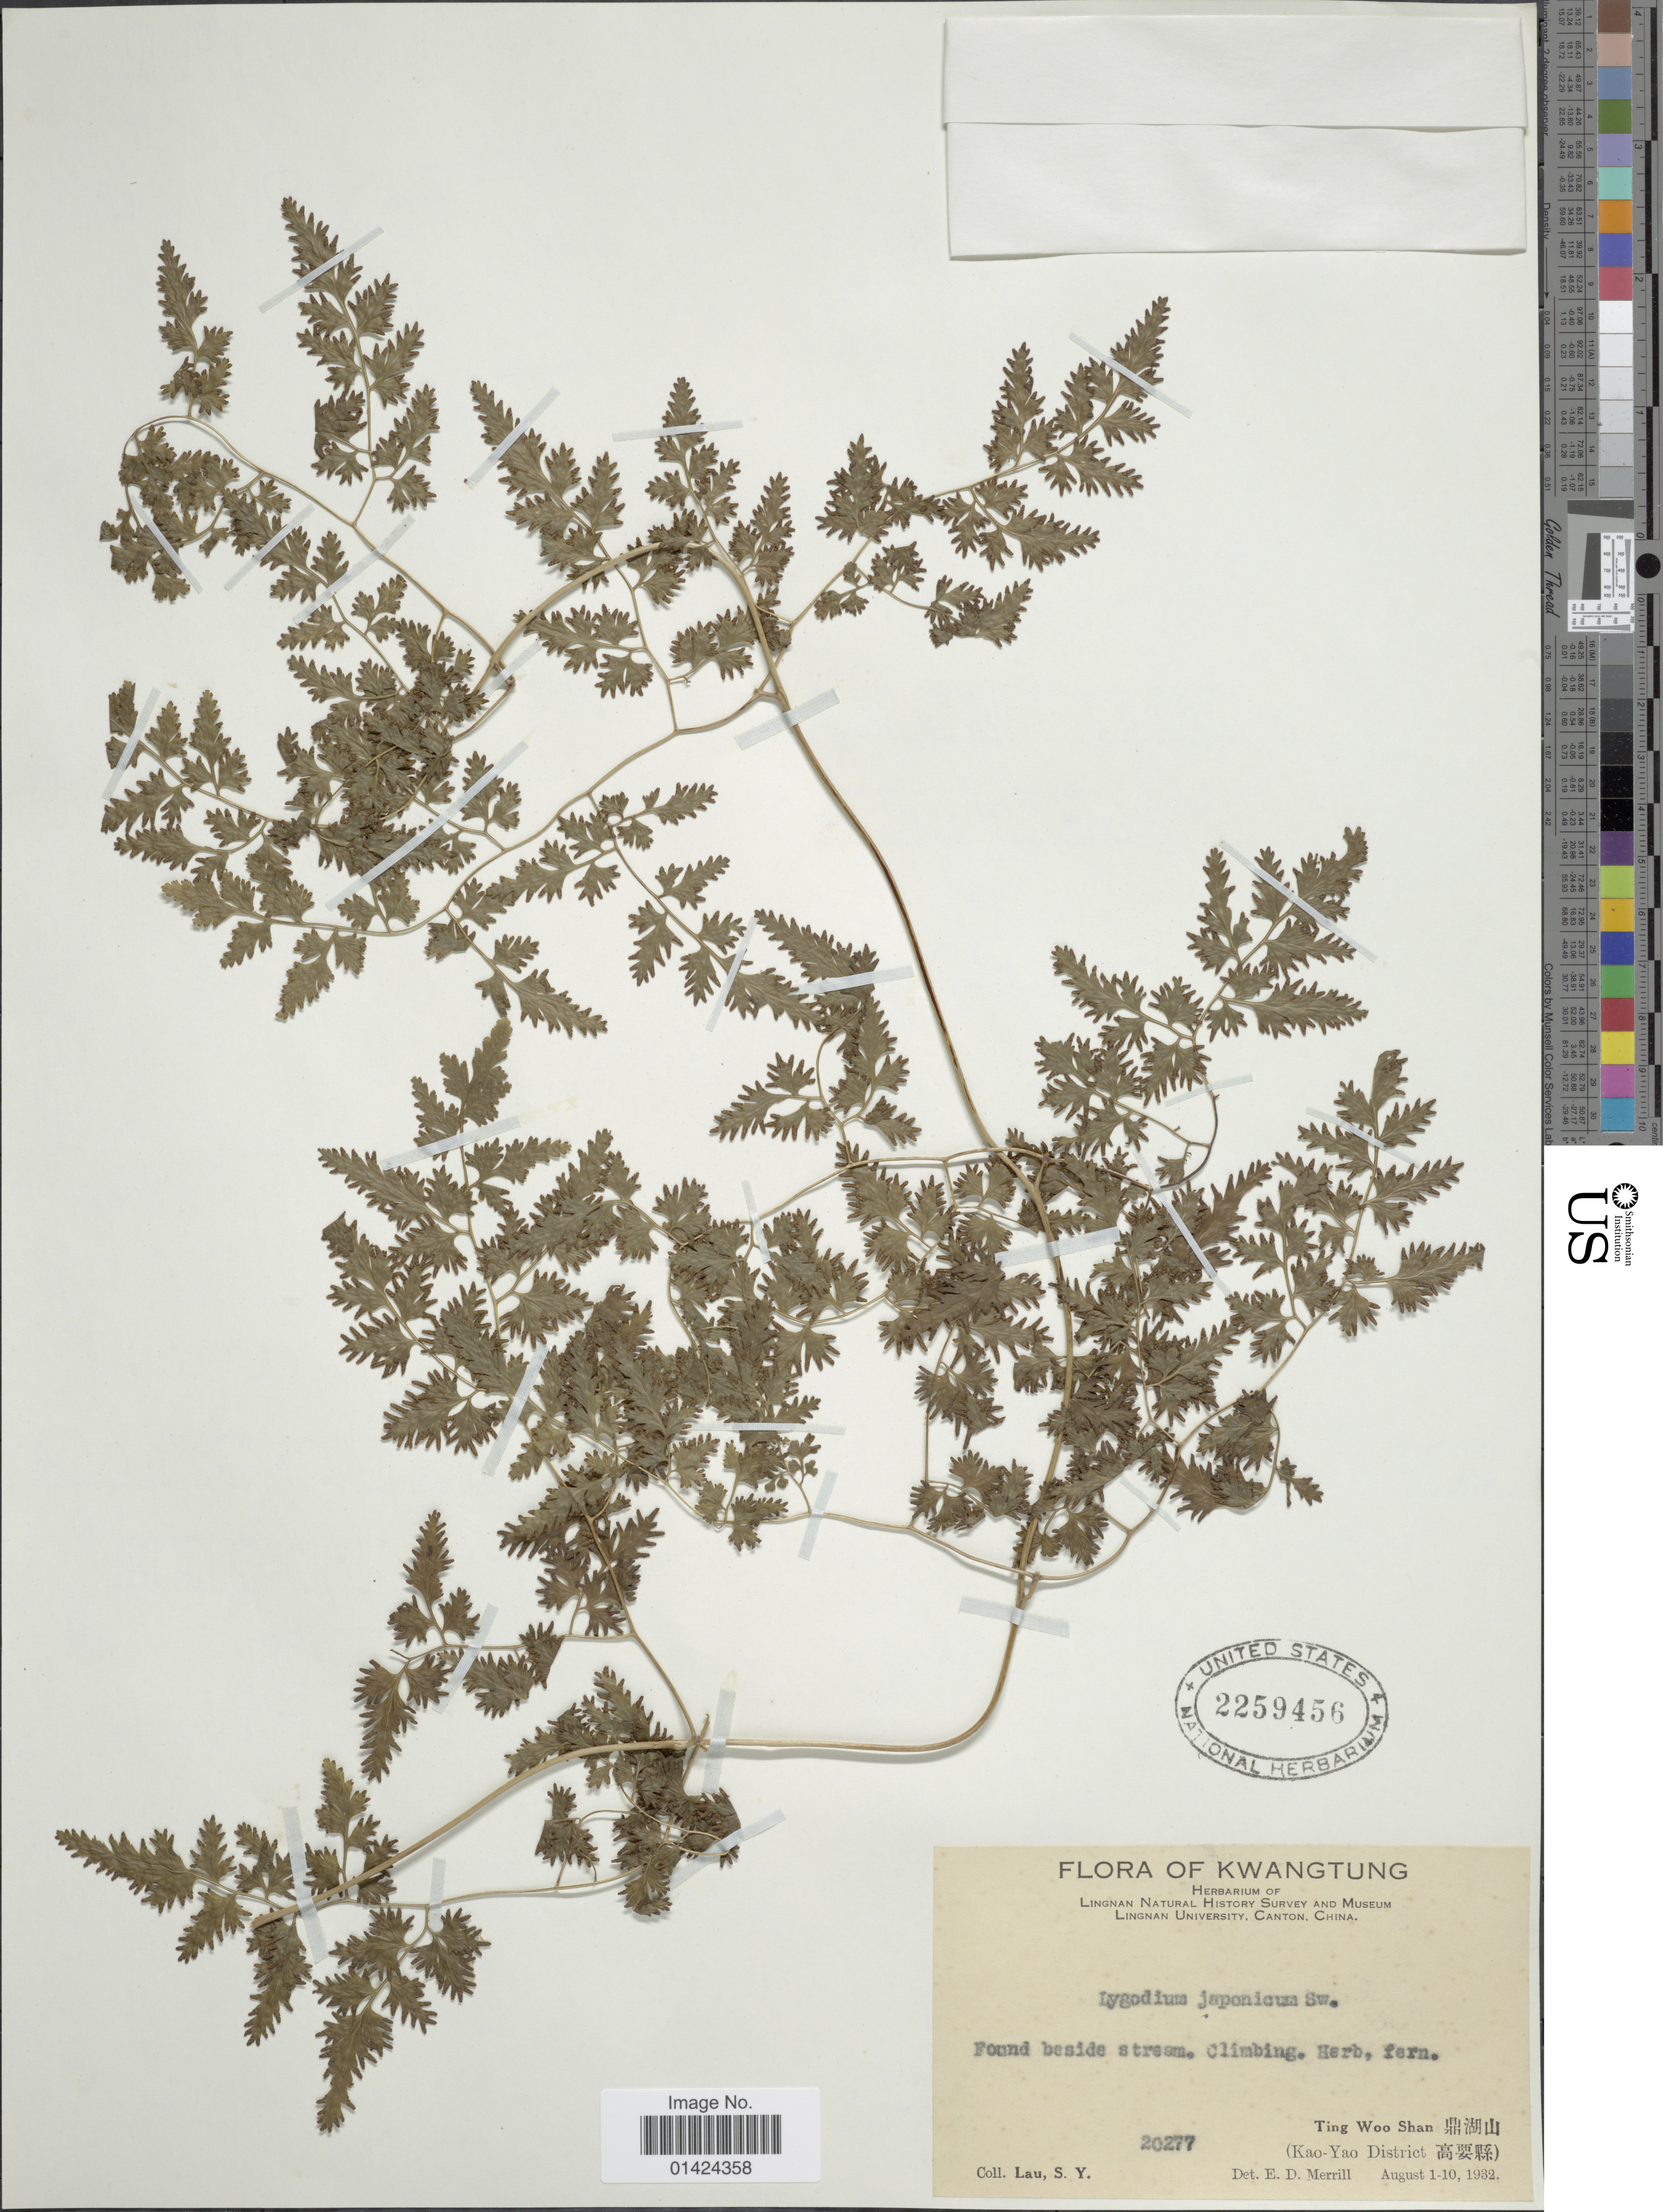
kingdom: Plantae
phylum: Tracheophyta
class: Polypodiopsida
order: Schizaeales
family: Lygodiaceae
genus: Lygodium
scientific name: Lygodium japonicum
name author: (Thunb.) Sw.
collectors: S. Y. Lau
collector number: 20277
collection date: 1932-08-01/1932-08-10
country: China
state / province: Guangdong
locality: Kwangtung. Ting Woo Shan (Kao-Yao District).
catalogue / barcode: US 2259456